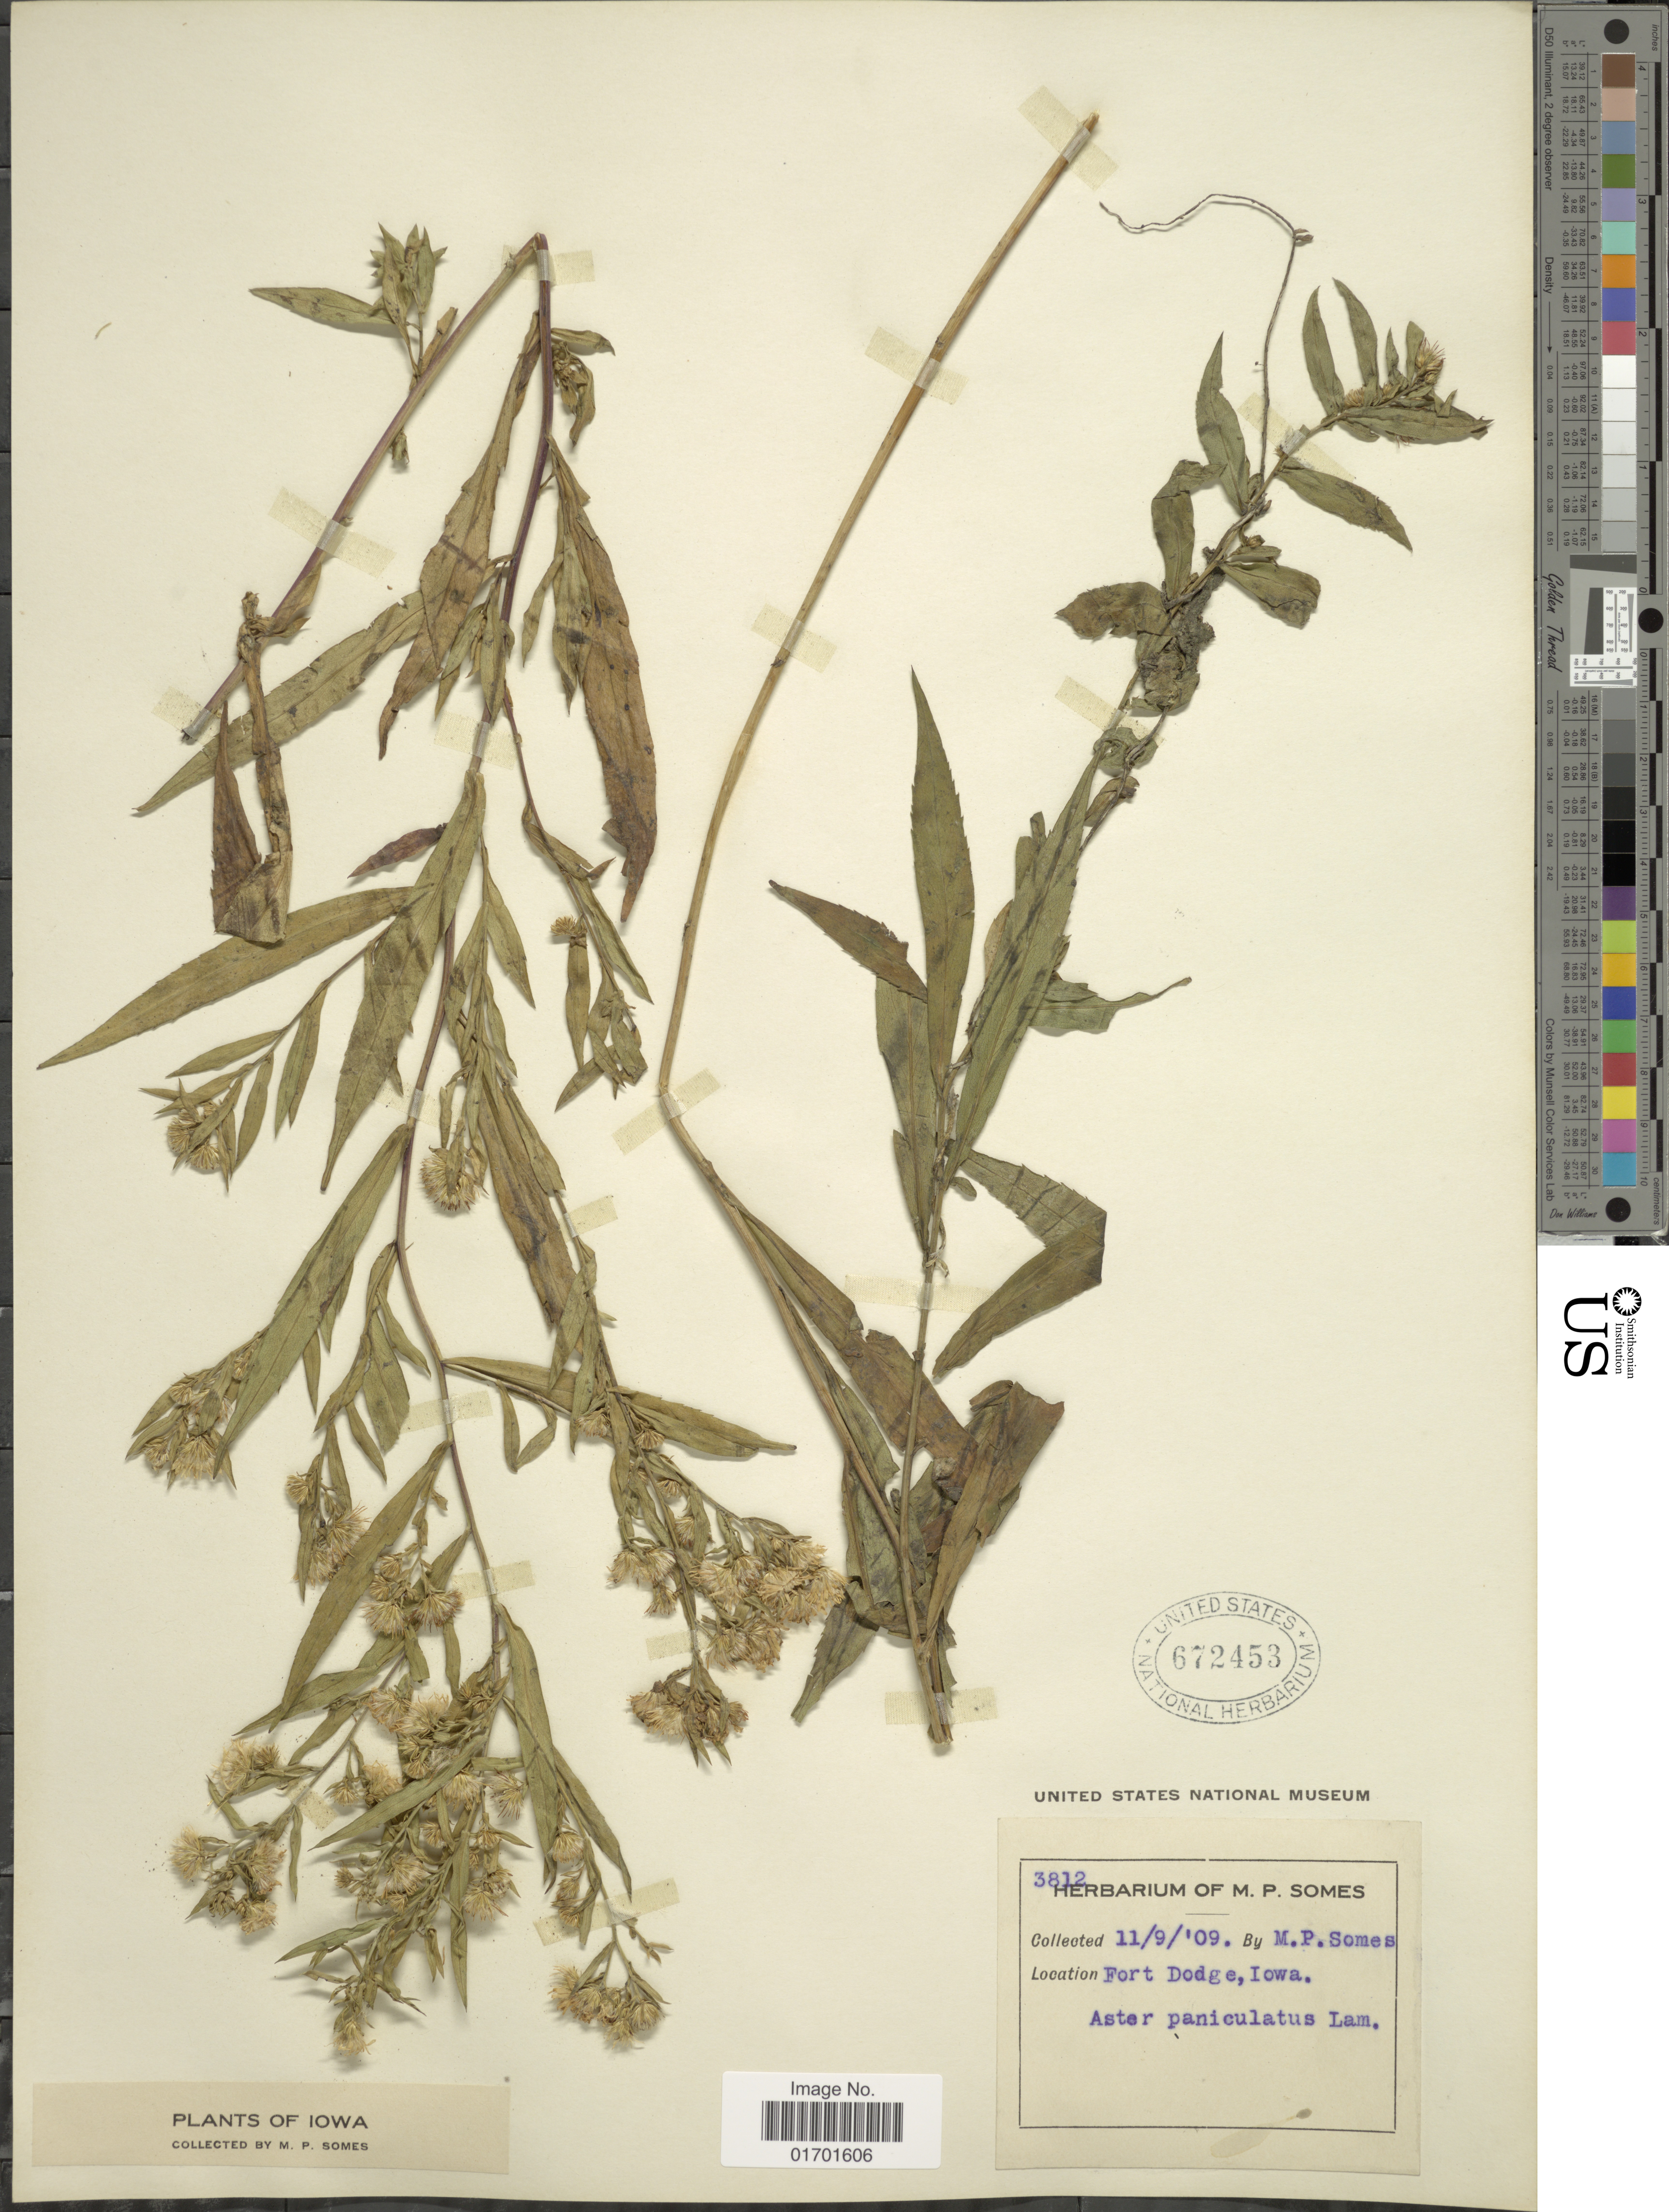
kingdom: Plantae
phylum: Tracheophyta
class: Magnoliopsida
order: Asterales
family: Asteraceae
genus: Symphyotrichum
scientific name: Symphyotrichum lanceolatum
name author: (Willd.) G.L. Nesom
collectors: M. Somes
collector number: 3812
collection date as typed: Transcribed d/m/y: 11/9/9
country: United States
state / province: Iowa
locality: Fort Dodge.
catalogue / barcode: US 672453